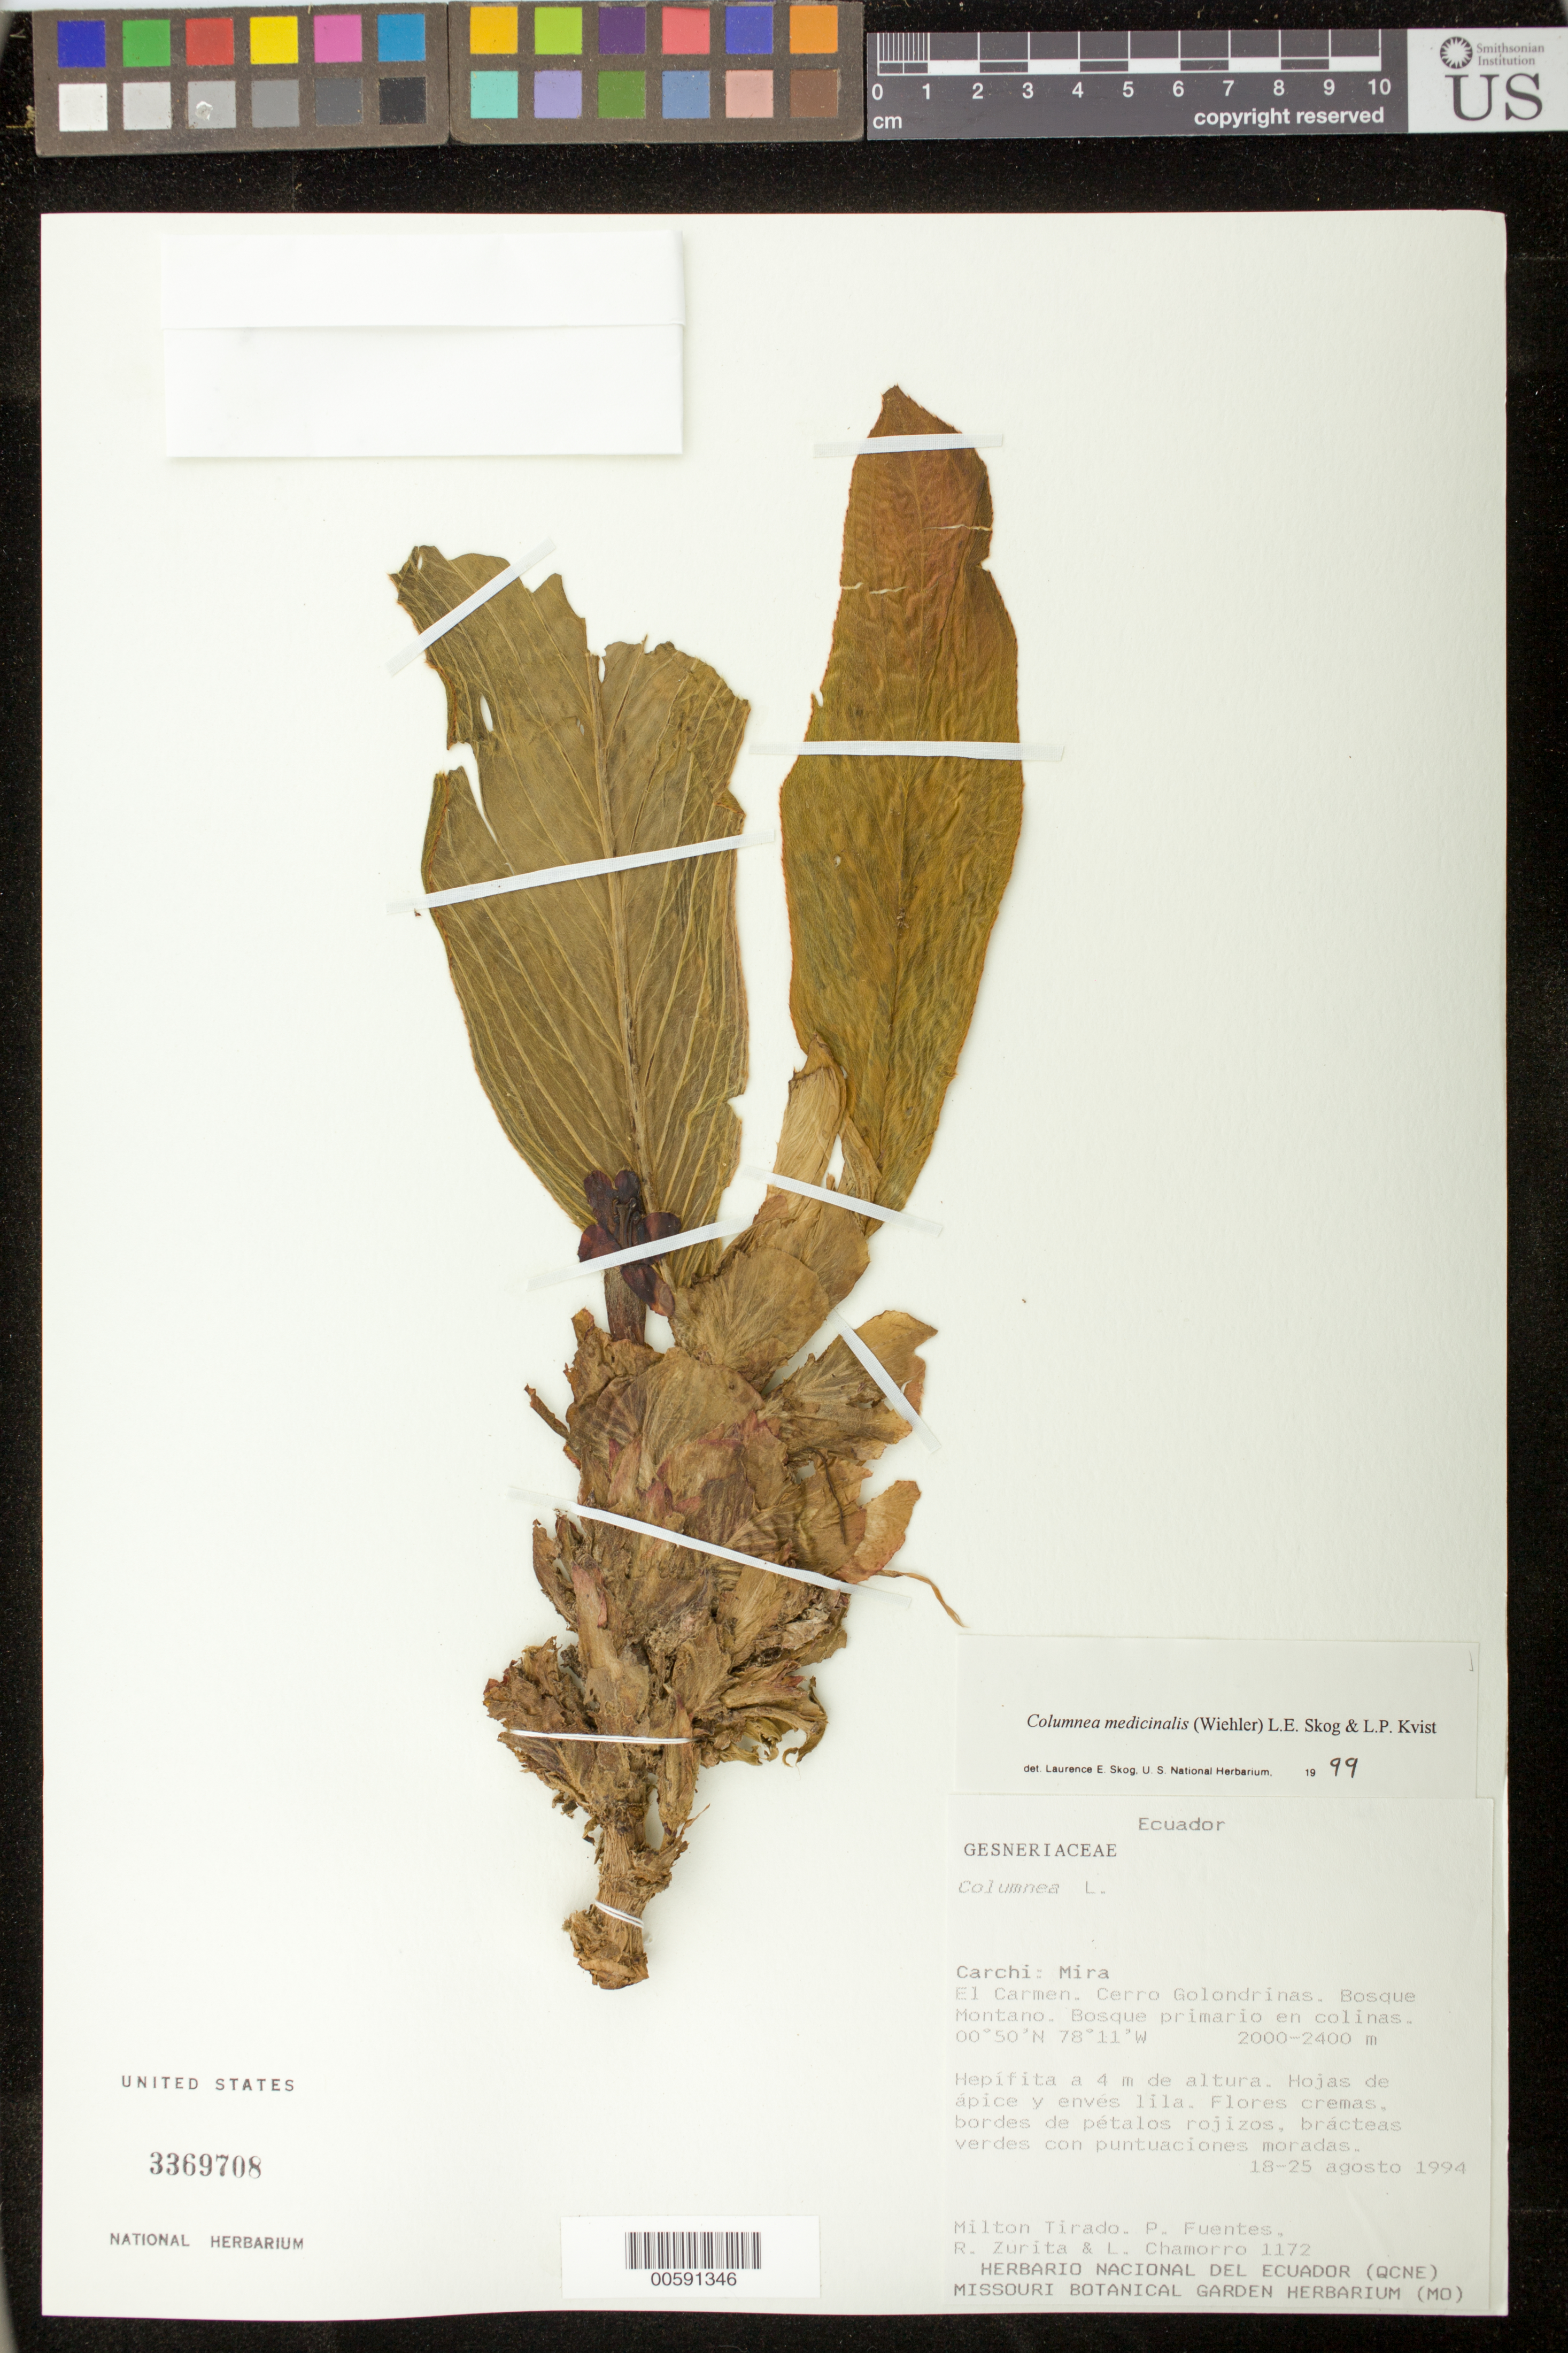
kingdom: Plantae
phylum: Tracheophyta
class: Magnoliopsida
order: Lamiales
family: Gesneriaceae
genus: Columnea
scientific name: Columnea medicinalis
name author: (Wiehler) L.E. Skog & L.P. Kvist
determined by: Skog, Laurence E.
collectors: M. Tirado, P. Fuentes, R. Zurita & L. Chamorro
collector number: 1172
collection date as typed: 18-25 Aug 1994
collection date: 1994-08-18/1994-08-25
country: Ecuador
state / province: Carchi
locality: Mira: El Carmen, Cerro Golondrinas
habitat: Bosque montano; bosque primario en colinas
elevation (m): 2000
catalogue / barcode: US 3369708